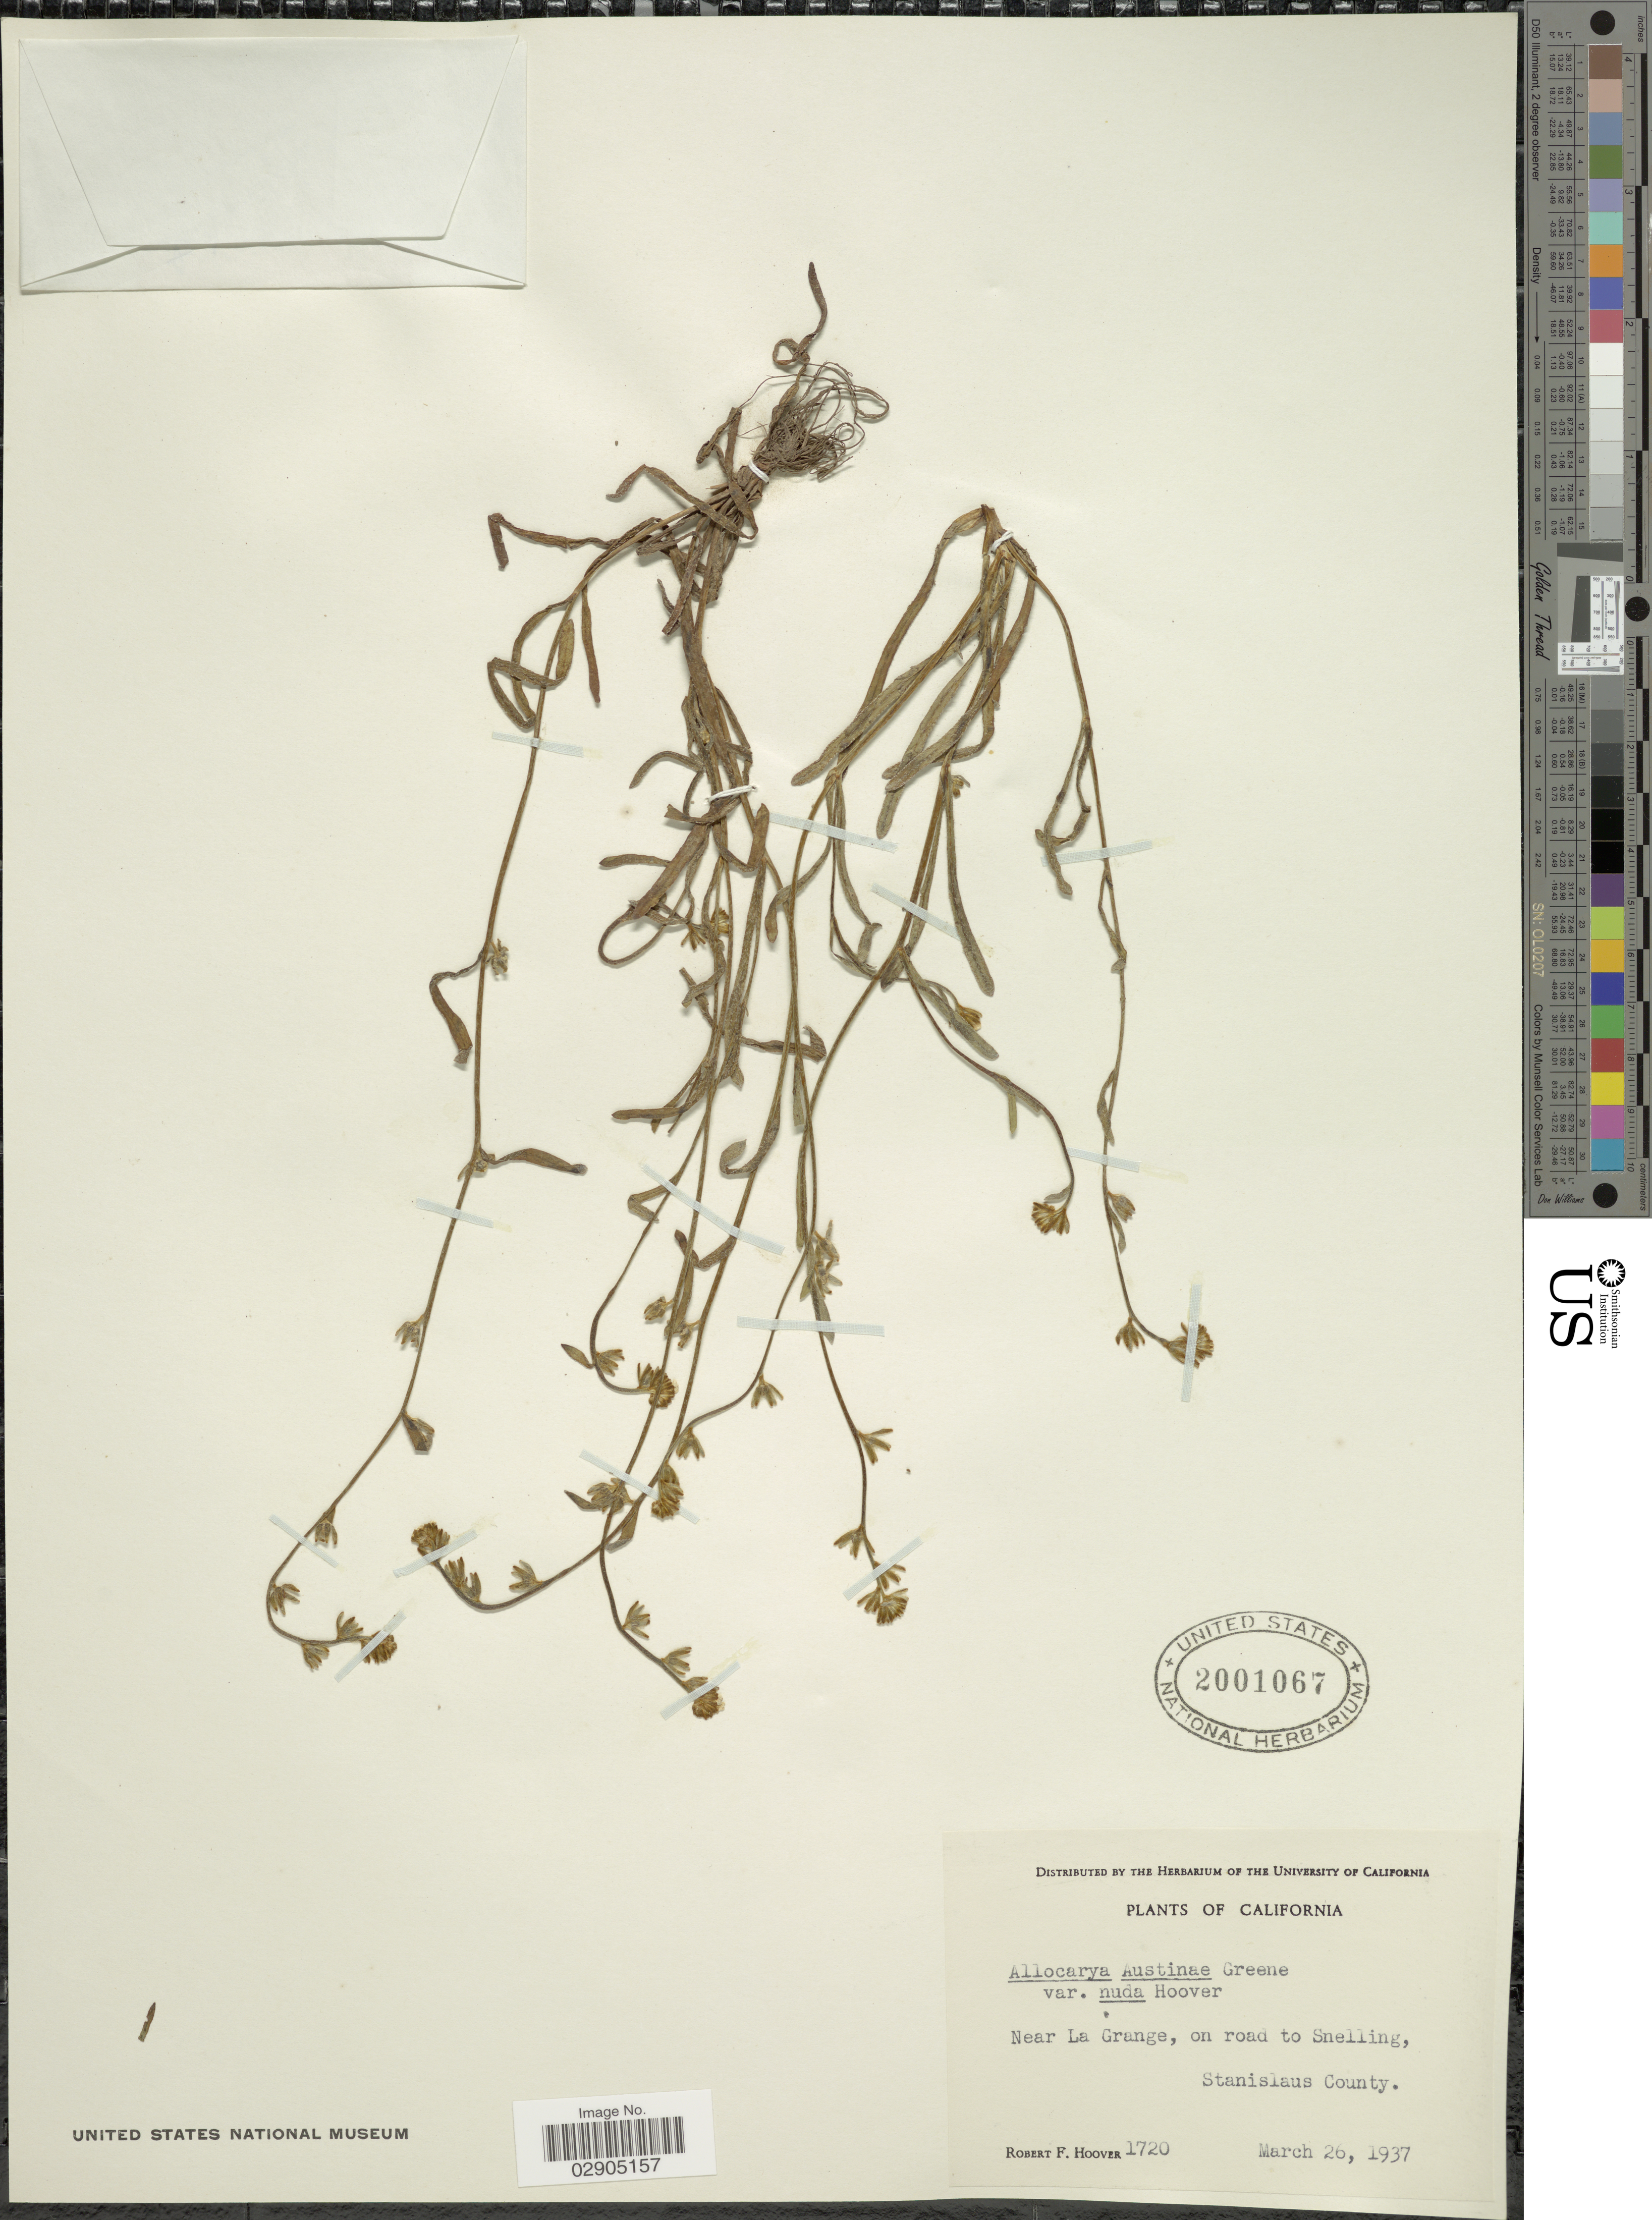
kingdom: Plantae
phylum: Tracheophyta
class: Magnoliopsida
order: Boraginales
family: Boraginaceae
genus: Allocarya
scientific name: Allocarya austinae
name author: S.W. Greene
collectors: R. F. Hoover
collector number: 1720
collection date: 1937-03-26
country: United States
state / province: California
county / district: Stanislaus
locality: Near La Grange, on road to Snelling, Stanislaus County.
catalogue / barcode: US 2001067